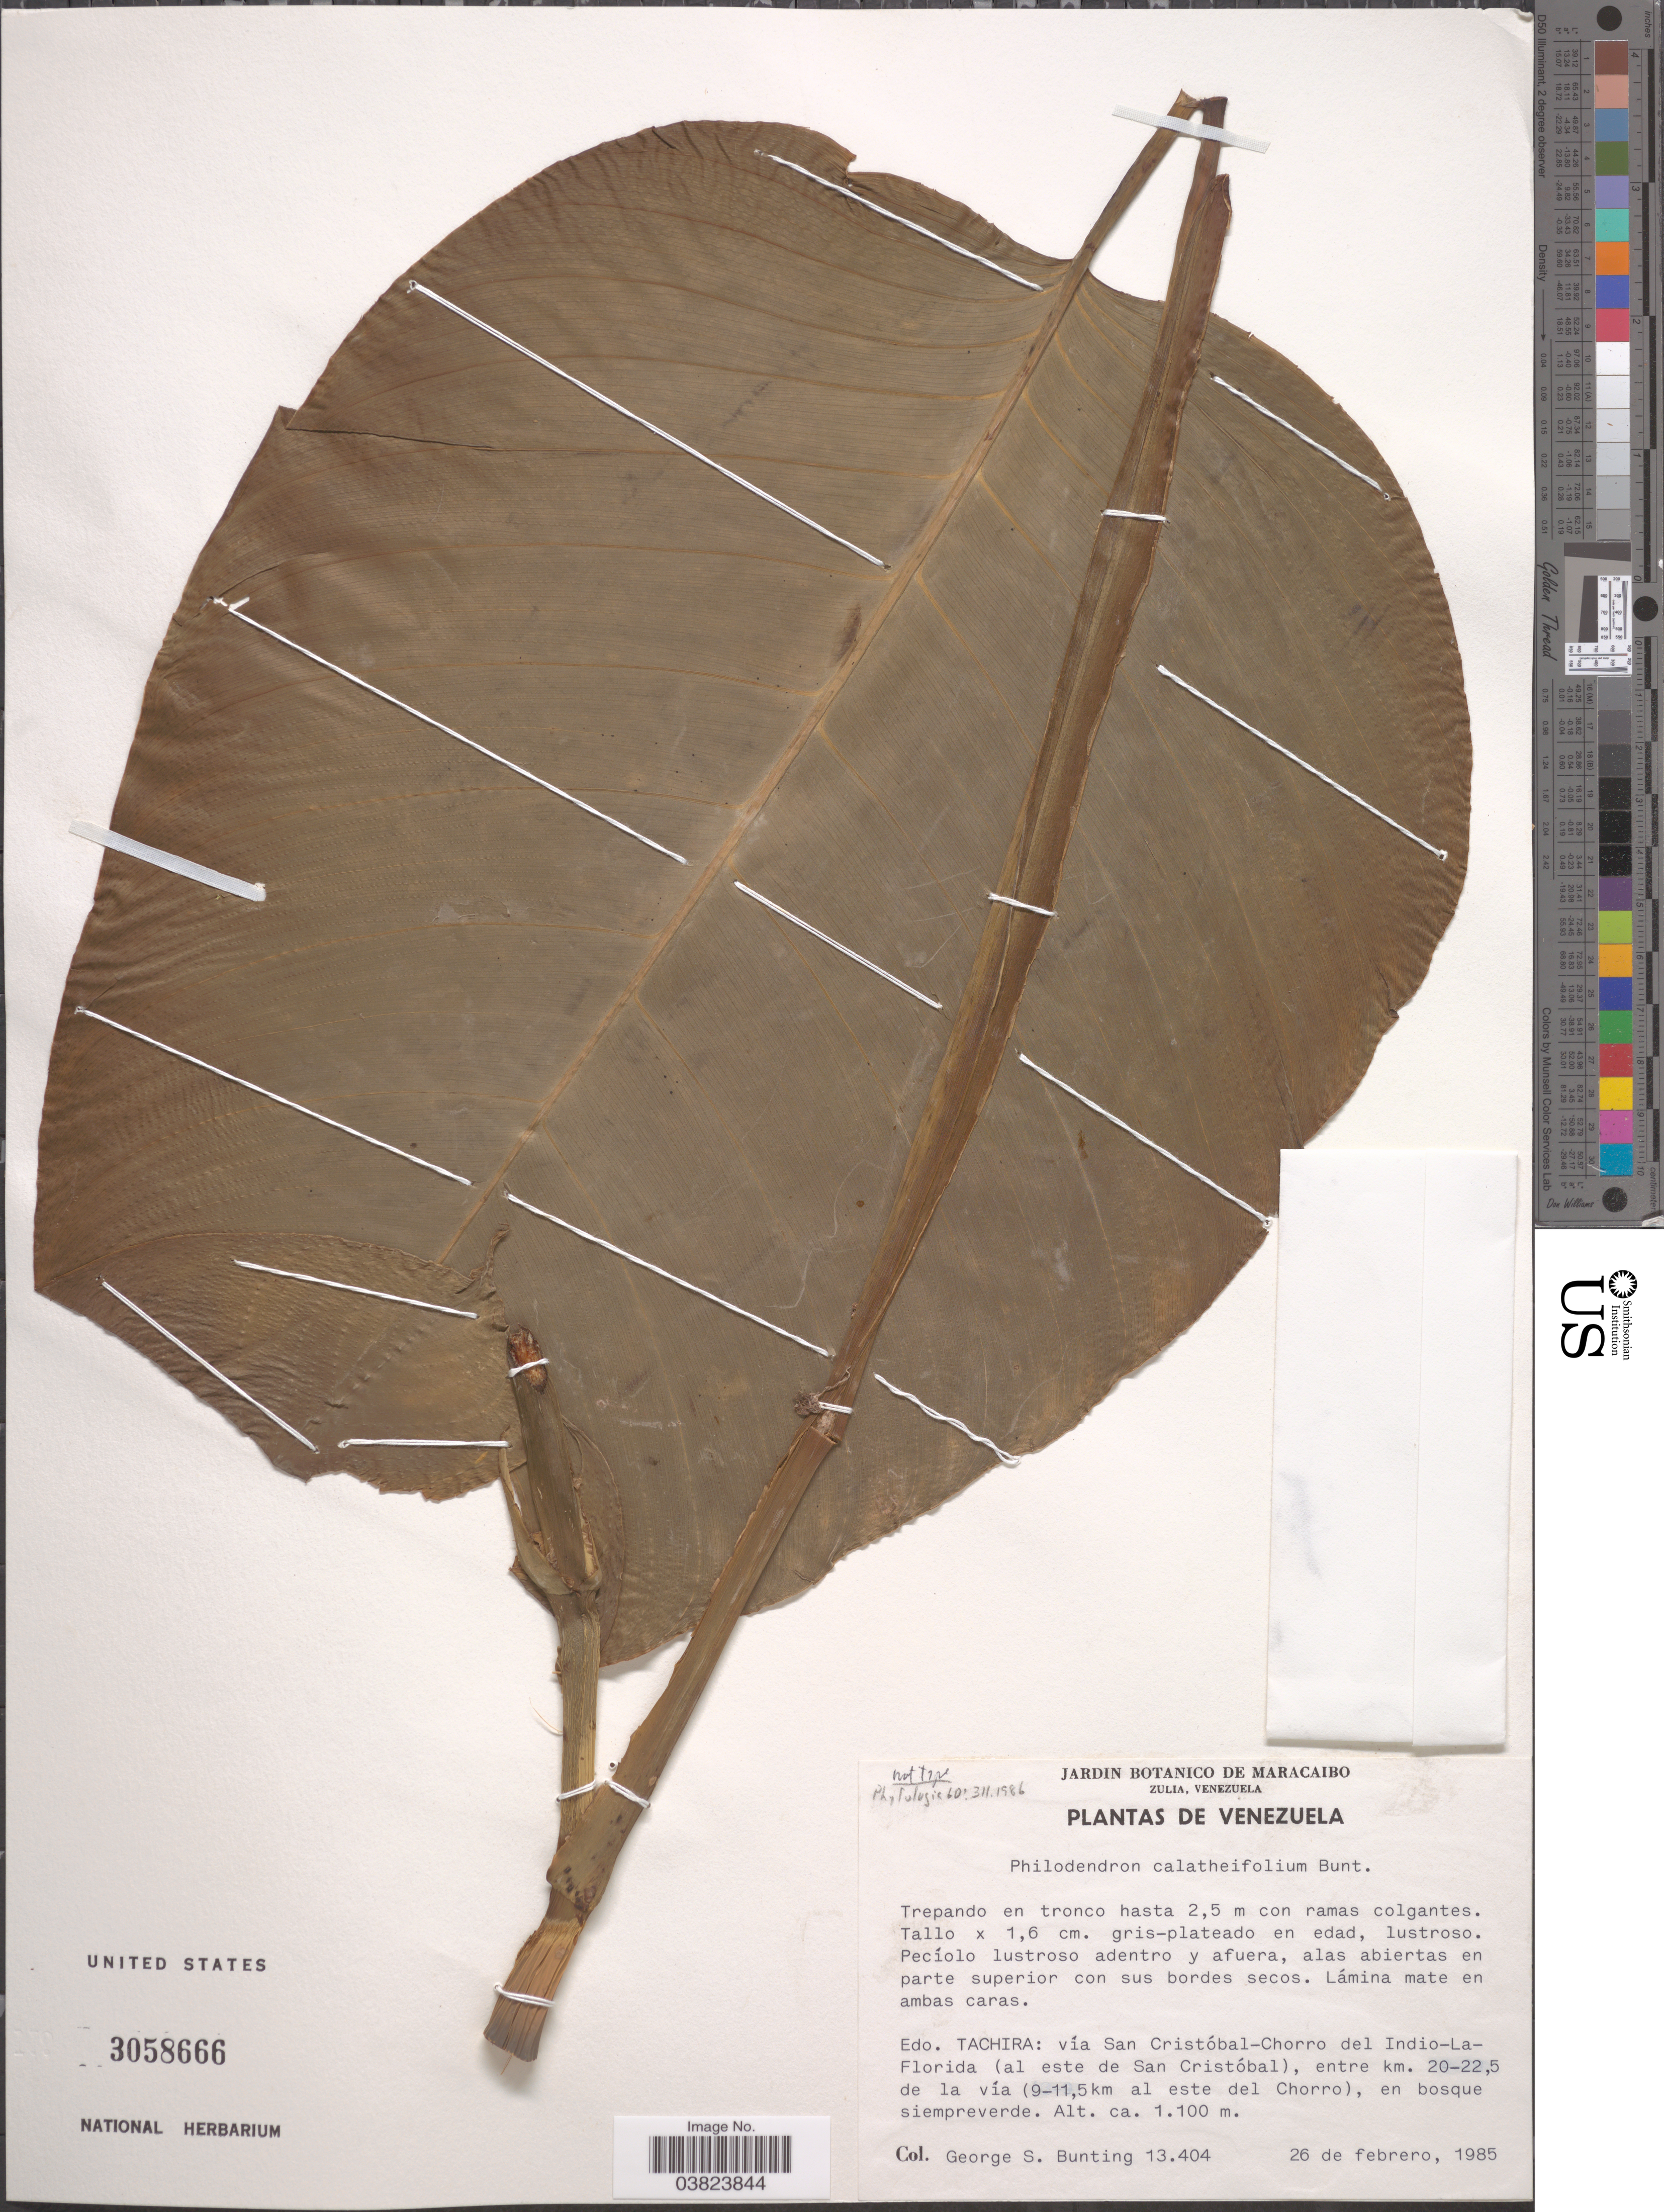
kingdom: Plantae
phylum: Tracheophyta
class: Liliopsida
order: Alismatales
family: Araceae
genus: Philodendron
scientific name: Philodendron calatheifolium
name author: G.S. Bunting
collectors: G. S. Bunting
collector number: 13404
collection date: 1985-02-26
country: Venezuela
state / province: Tachira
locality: Edo. Tachira: vía San Cristóbal-Chorro del Indio-La Florida (al este de San Cristóbal), entre km. 20-22,5 de la vía (9-11,5km al este del Chorro), en bosque siempreverde.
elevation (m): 1100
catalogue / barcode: US 3058666